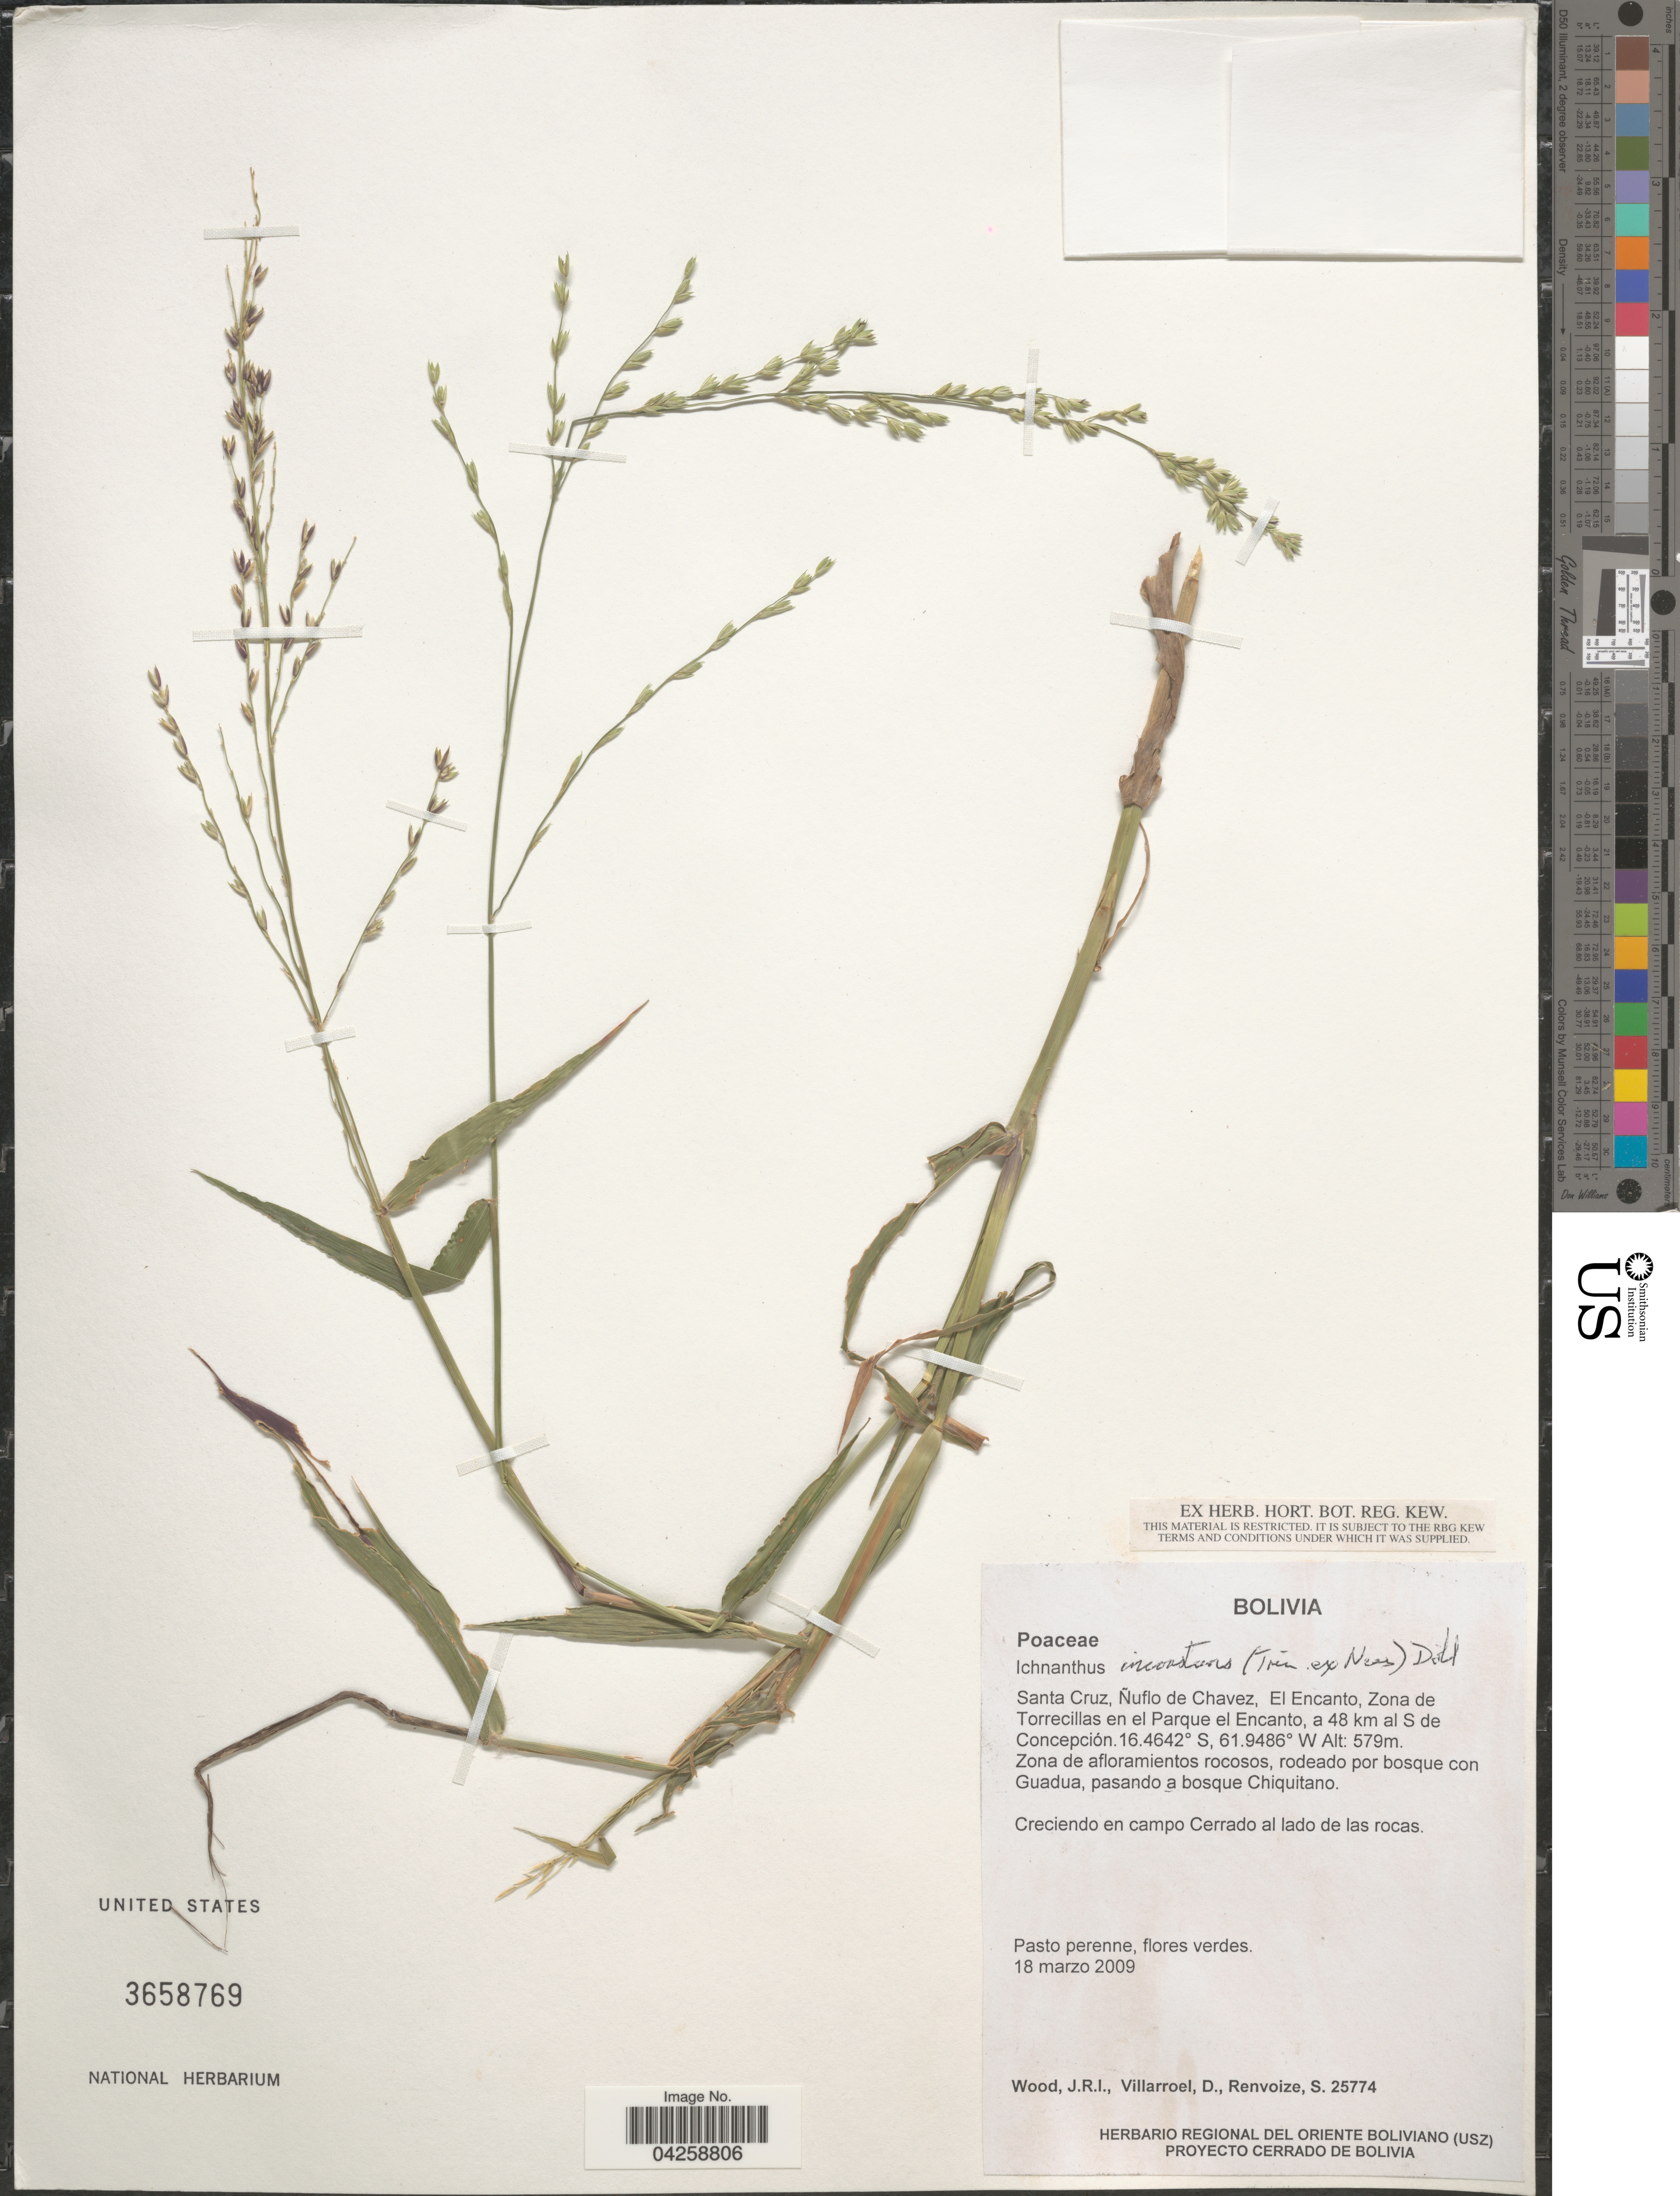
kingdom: Plantae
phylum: Tracheophyta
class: Liliopsida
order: Poales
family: Poaceae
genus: Ichnanthus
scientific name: Ichnanthus inconstans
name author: (Trin. ex Nees) Döll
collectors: J. R. I. Wood, D. Villarroel & S. A. Renvoize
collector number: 25774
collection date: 2009-03-18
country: Bolivia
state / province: Santa Cruz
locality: Ñuflo de Chavez, El Encanto, Zona de Torrecillas en el Parque el Encanto, a 48 km al S de Concepción.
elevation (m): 579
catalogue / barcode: US 3658769